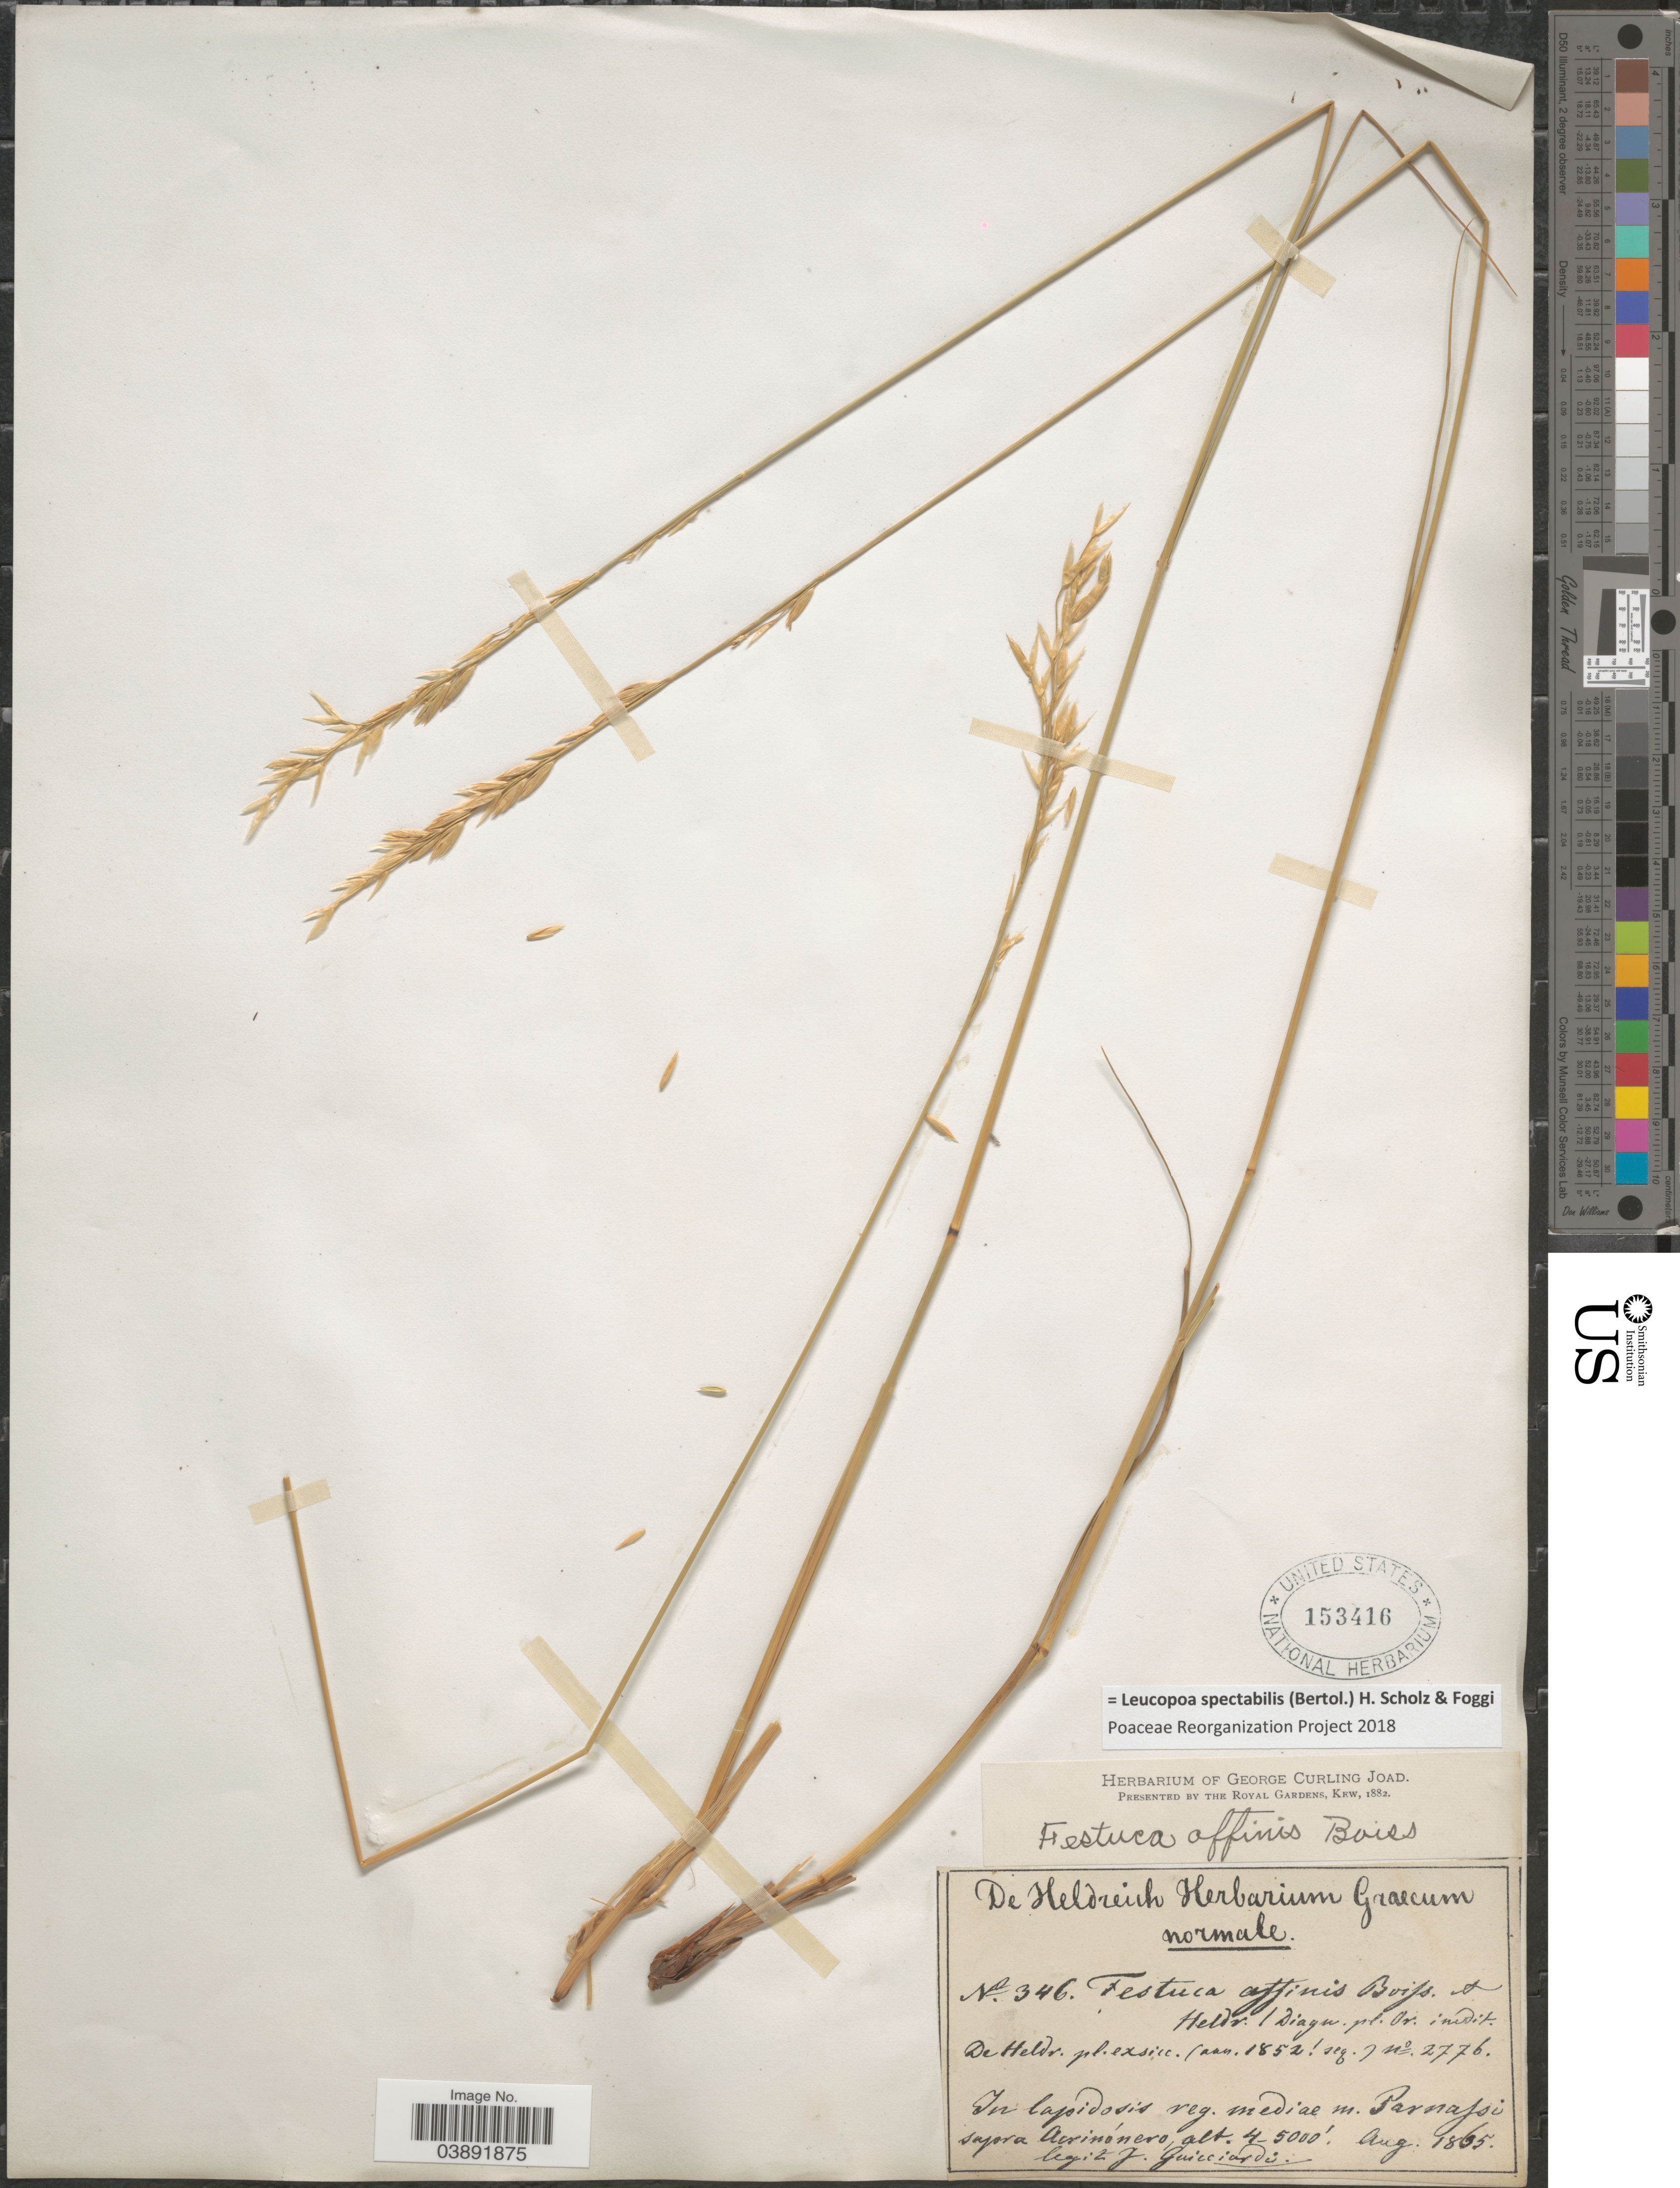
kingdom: Plantae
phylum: Tracheophyta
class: Liliopsida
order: Poales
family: Poaceae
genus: Leucopoa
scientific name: Leucopoa spectabilis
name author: (Bertol.) H. Scholz & Foggi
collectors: J. Guicciardi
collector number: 346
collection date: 1865-08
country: Greece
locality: In lapidosis reg. mediae m. Parnassi supra Acrinónero.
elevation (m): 1219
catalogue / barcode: US 153416